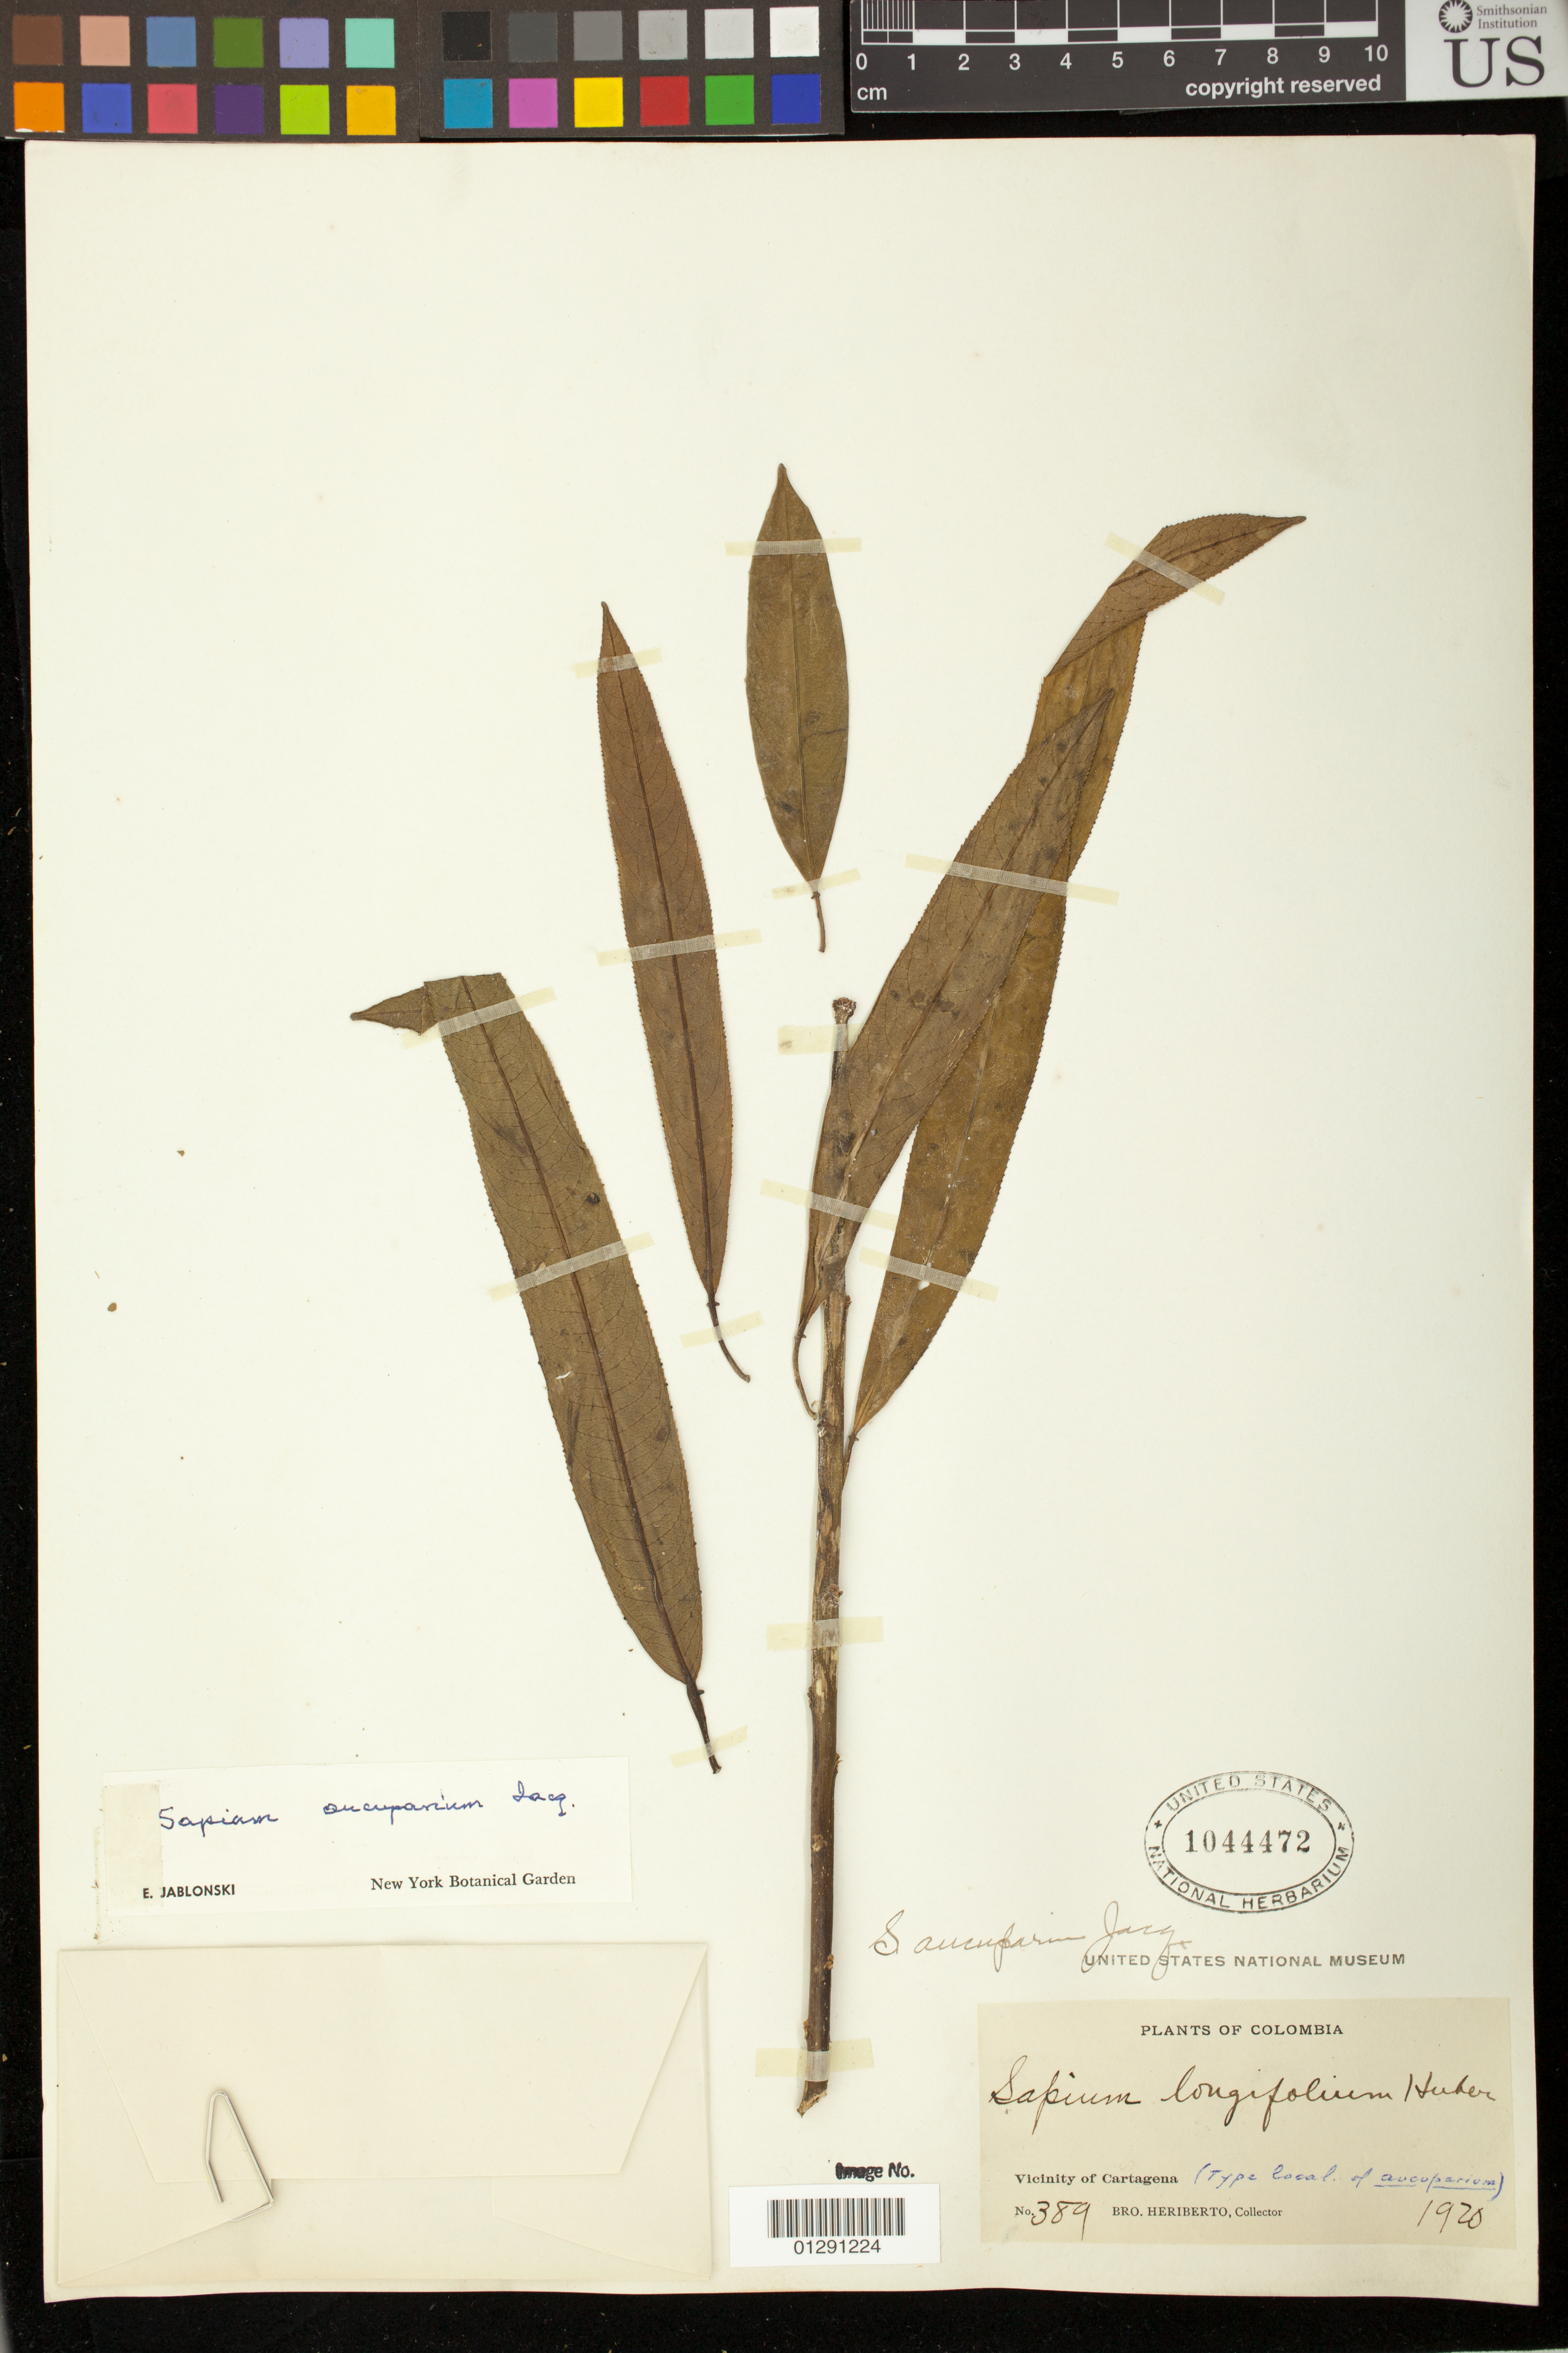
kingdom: Plantae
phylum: Tracheophyta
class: Magnoliopsida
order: Malpighiales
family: Euphorbiaceae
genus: Sapium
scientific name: Sapium glandulatum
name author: (Vell.) Pax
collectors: B. Heriberto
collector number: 389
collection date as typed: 1920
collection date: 1920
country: Colombia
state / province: Bolívar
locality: Vicinity of Cartagena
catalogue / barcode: US 1044472